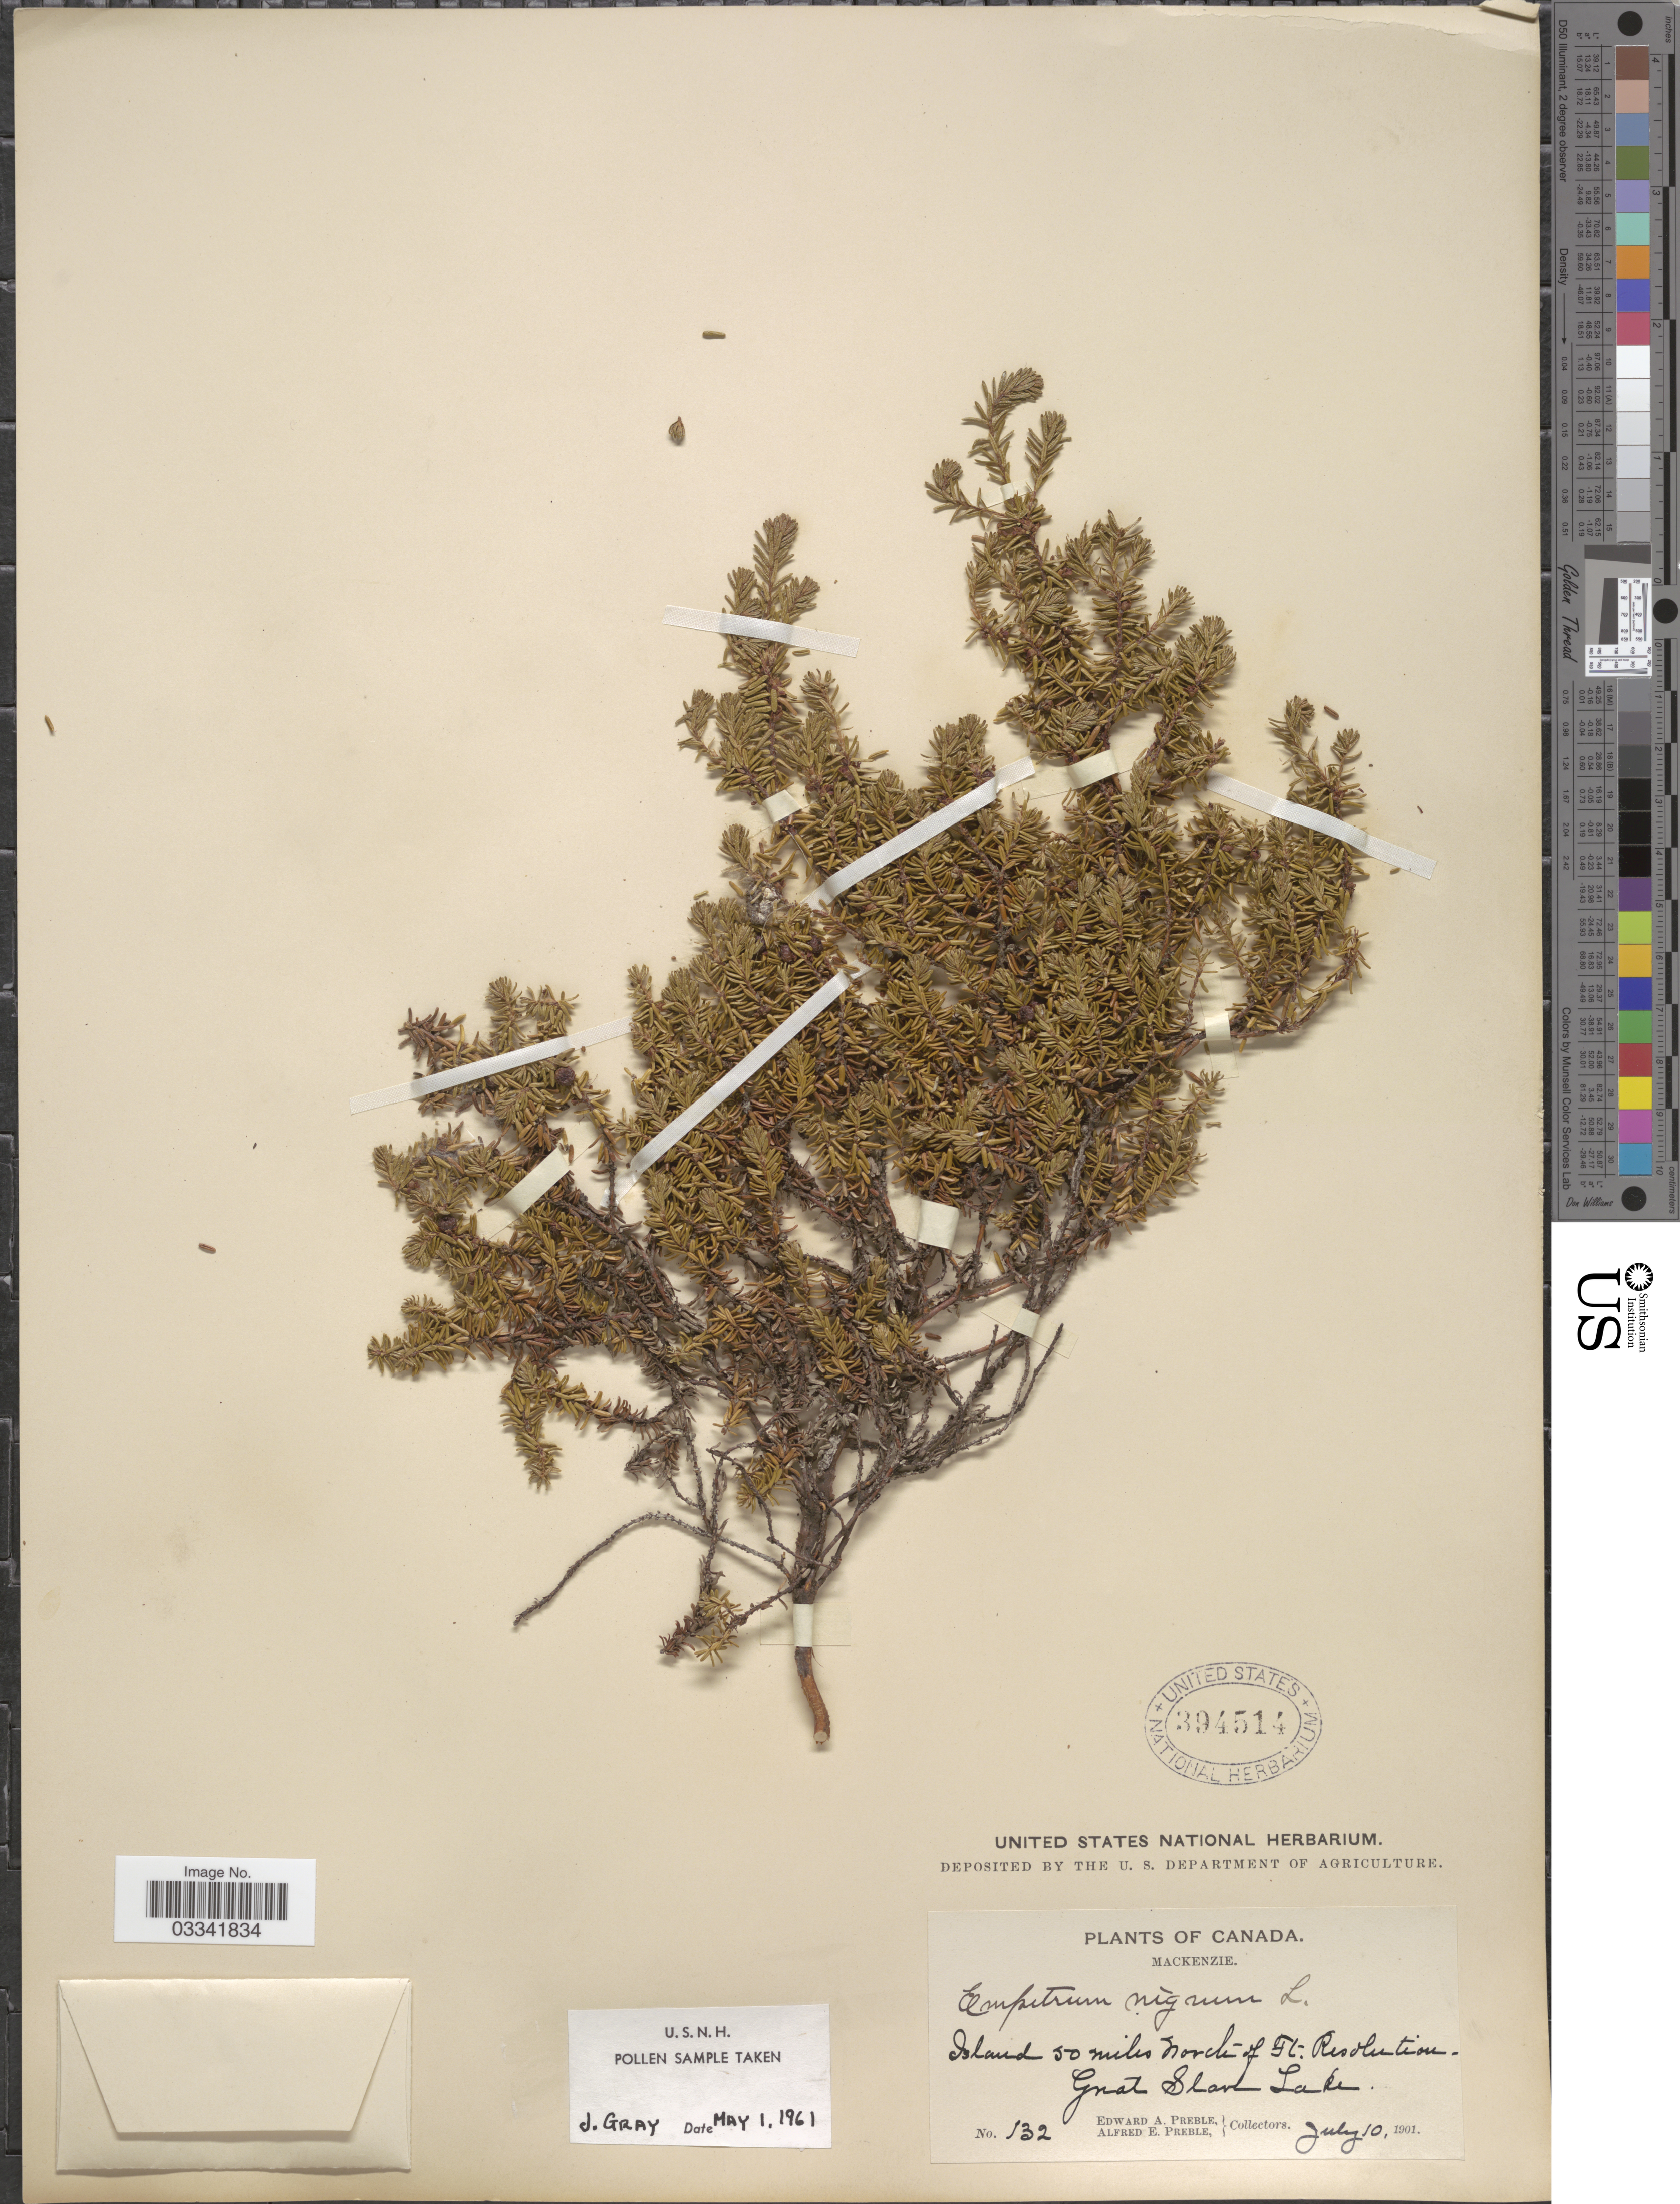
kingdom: Plantae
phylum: Tracheophyta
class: Magnoliopsida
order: Ericales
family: Ericaceae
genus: Empetrum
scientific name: Empetrum nigrum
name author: L.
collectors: E. Preble & A. Preble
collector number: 132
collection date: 1901-07-10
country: Canada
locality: Mackenzie. Island 50 miles north of Ft. Resolution. Great Slave Lake.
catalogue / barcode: US 394514